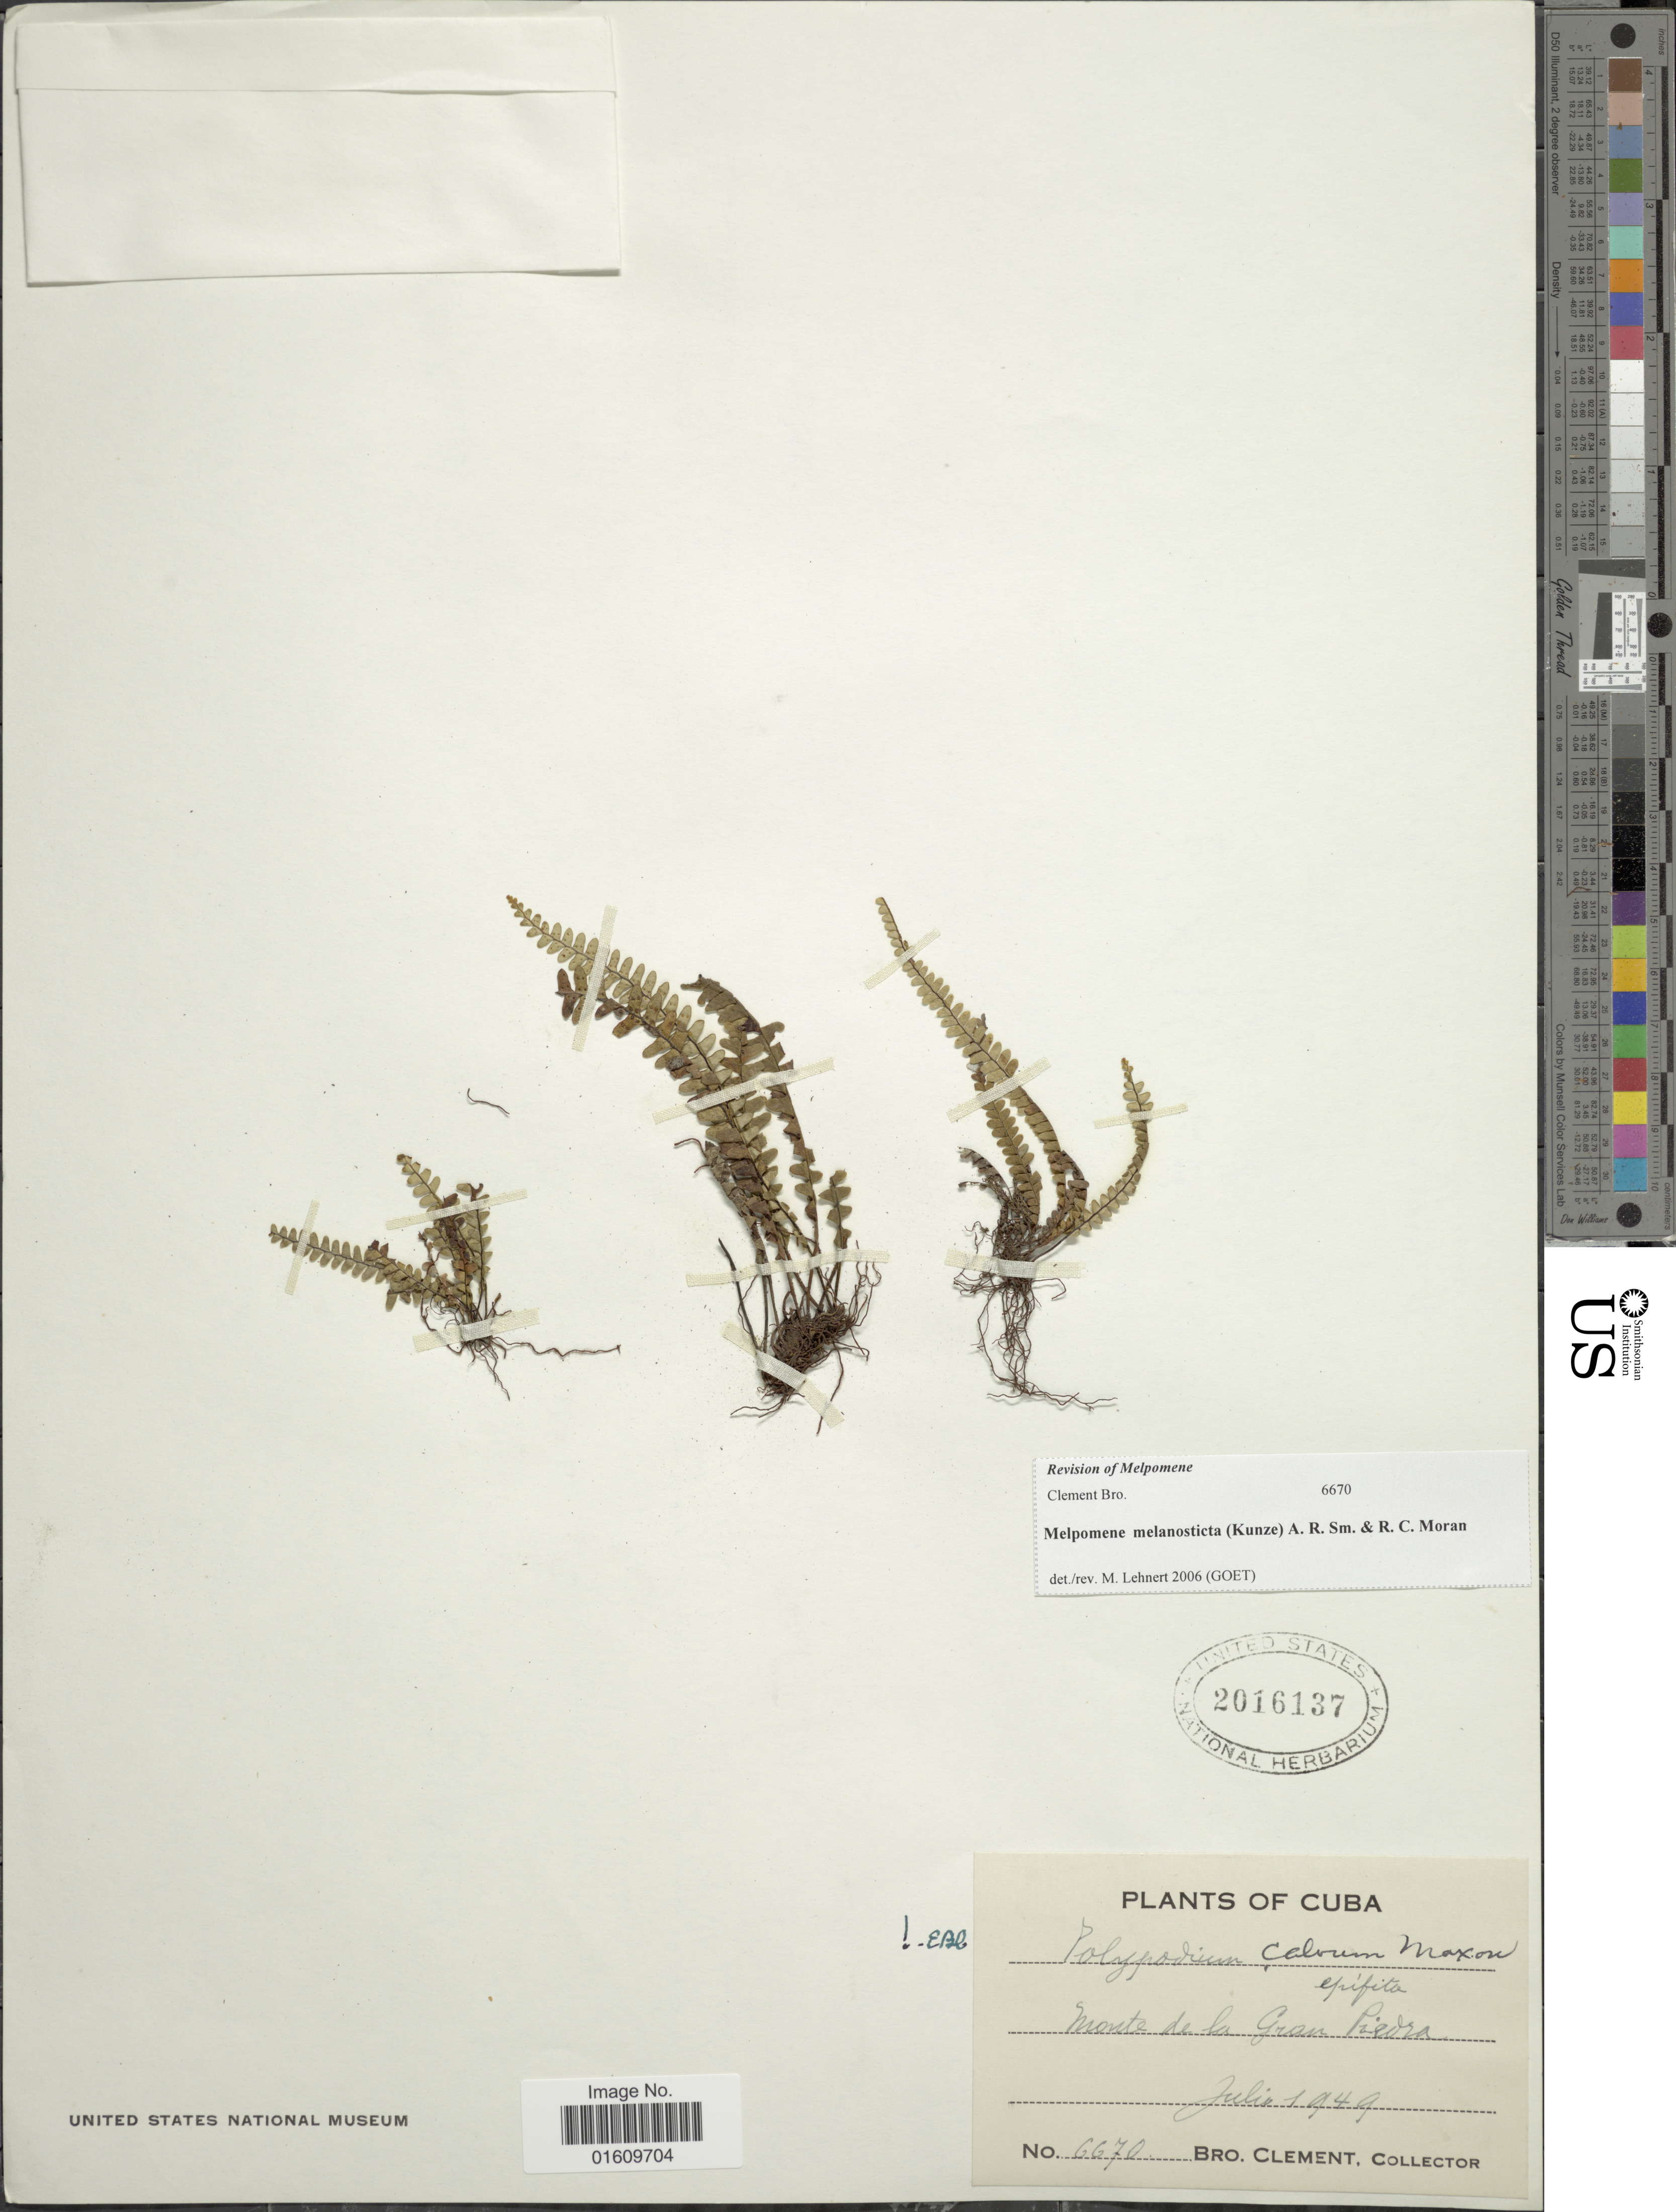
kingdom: Plantae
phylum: Tracheophyta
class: Polypodiopsida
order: Polypodiales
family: Polypodiaceae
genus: Melpomene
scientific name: Melpomene melanosticta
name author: (Kunze) A.R. Sm. & R.C. Moran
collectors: B. Clement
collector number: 6670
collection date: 1949-07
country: Cuba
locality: Monte de la Gran Piedra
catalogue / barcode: US 2016137